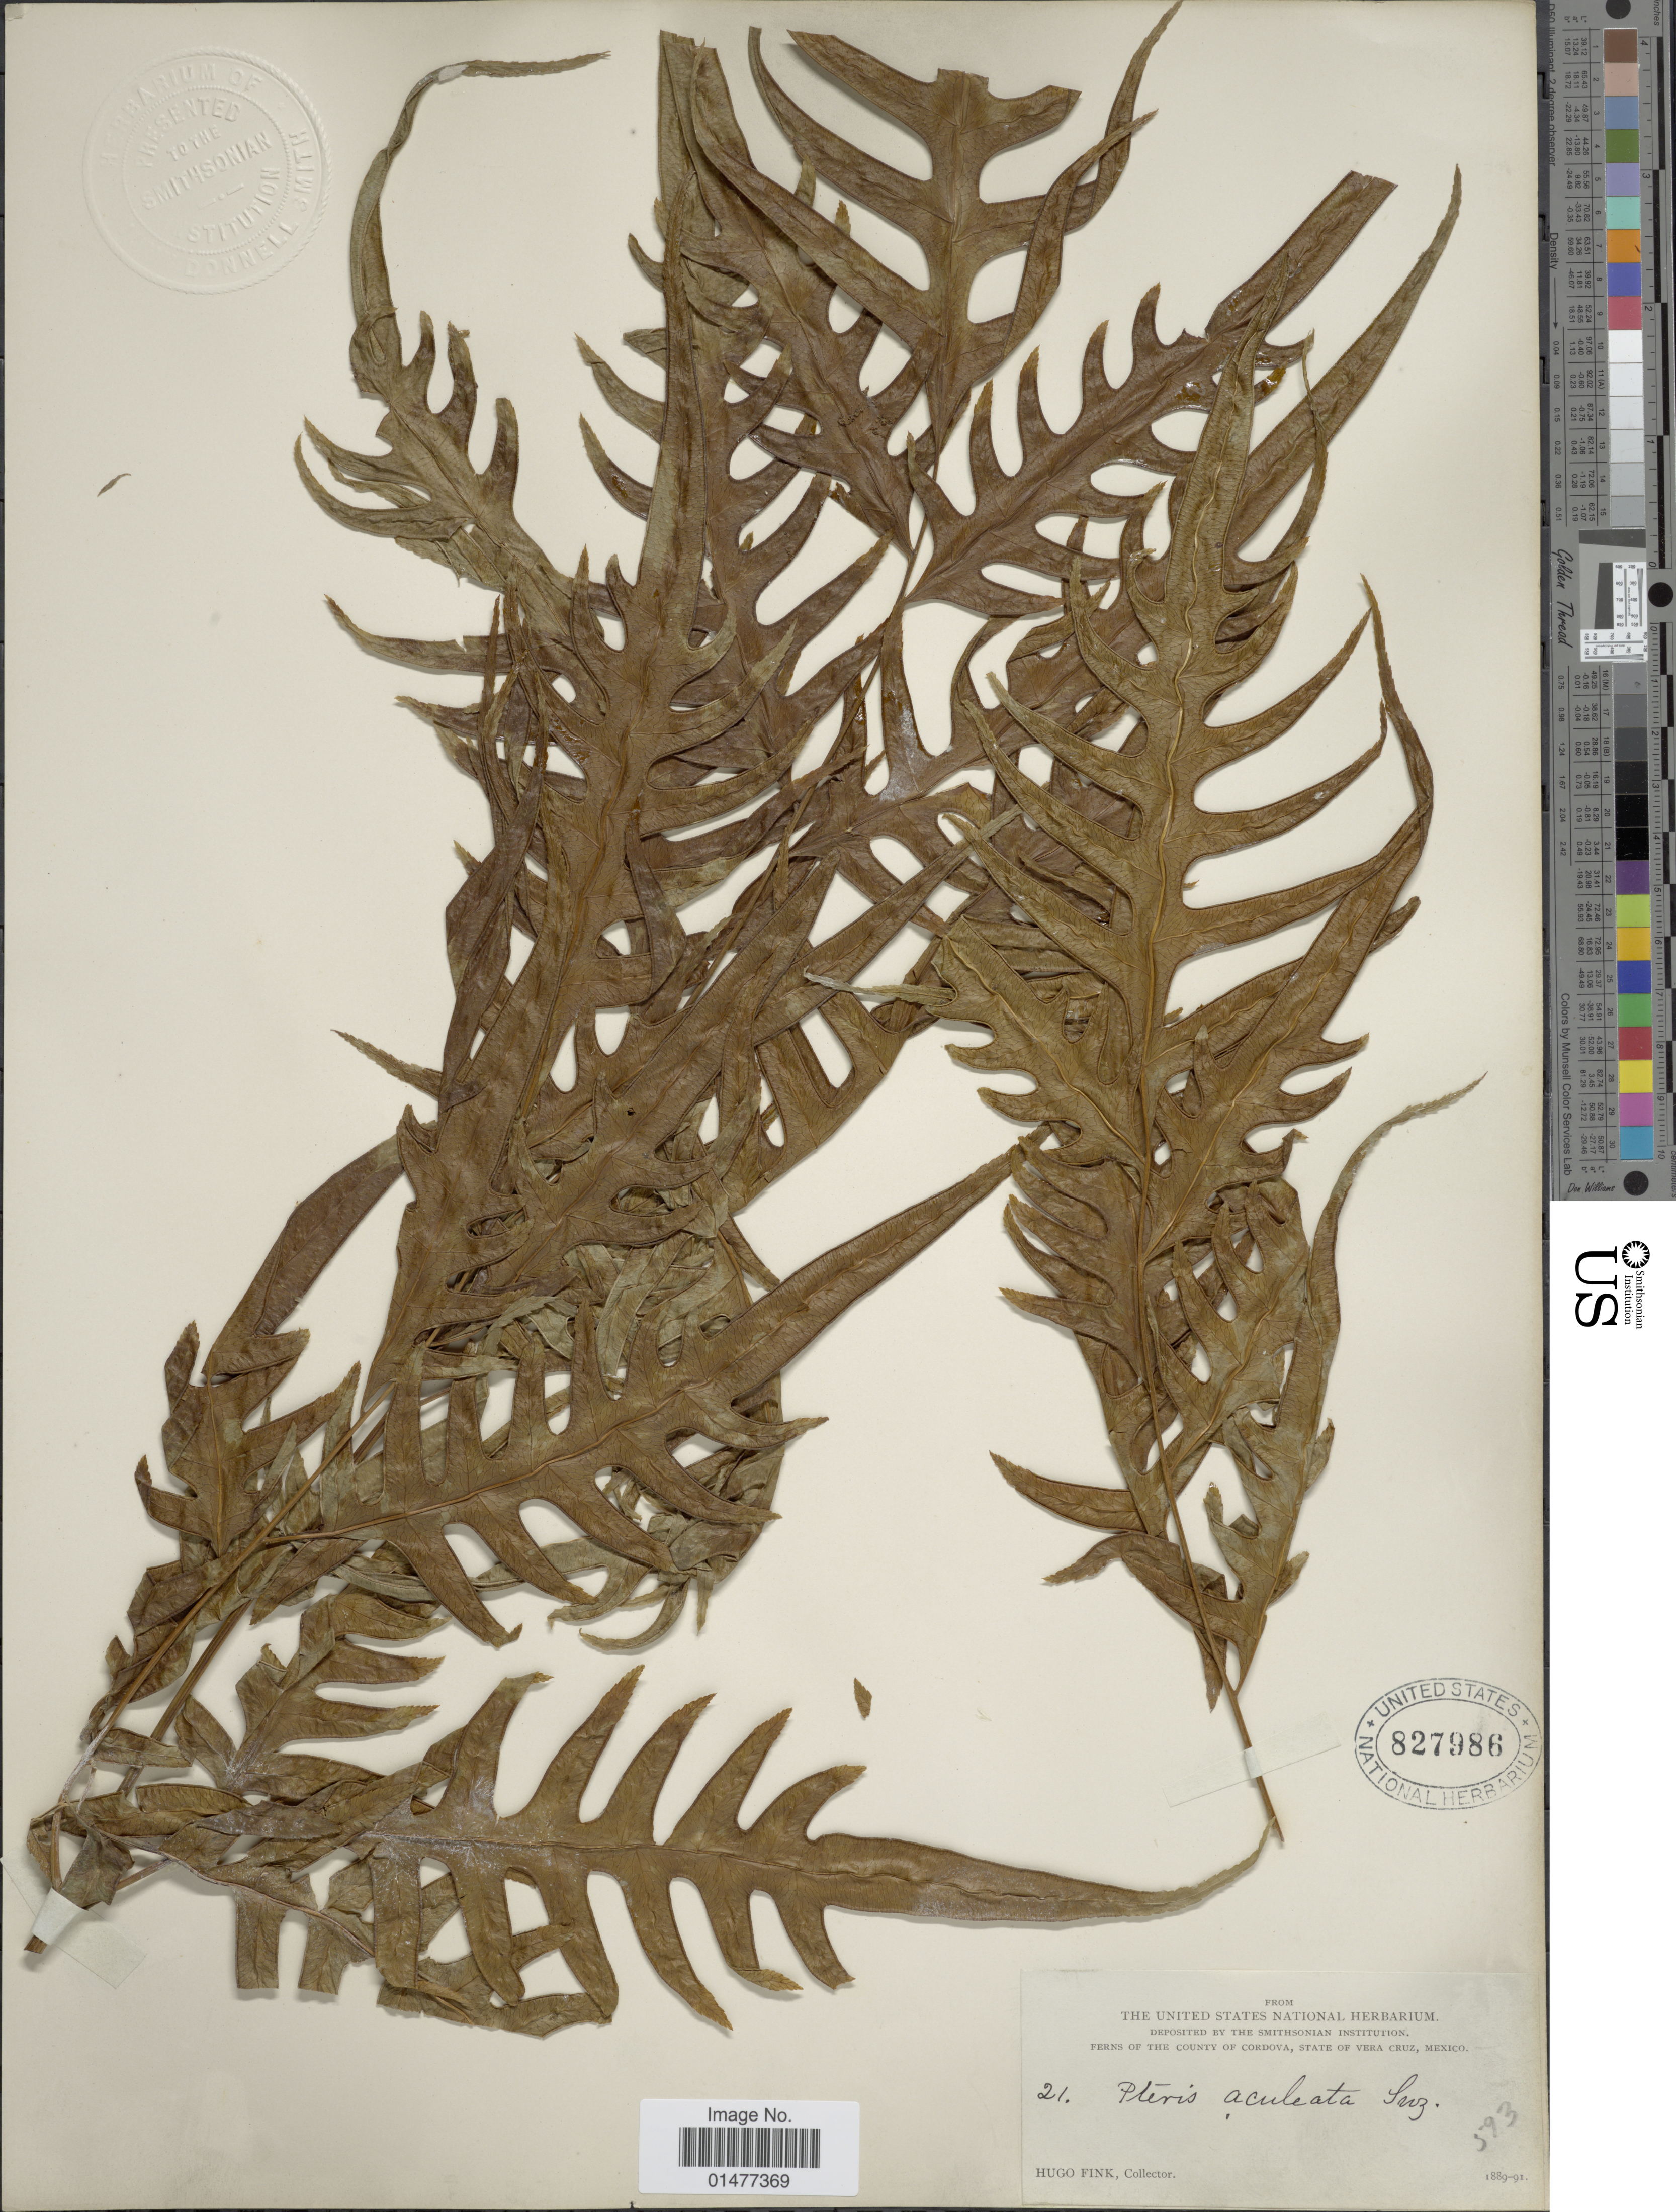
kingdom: Plantae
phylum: Tracheophyta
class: Polypodiopsida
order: Polypodiales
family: Pteridaceae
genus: Pteris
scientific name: Pteris altissima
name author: Poir.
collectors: H. Fink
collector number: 21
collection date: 1889/1891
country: Mexico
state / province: Veracruz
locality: Ferns of the county of Cordova, State of Vera Cruz, Mexico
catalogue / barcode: US 827986